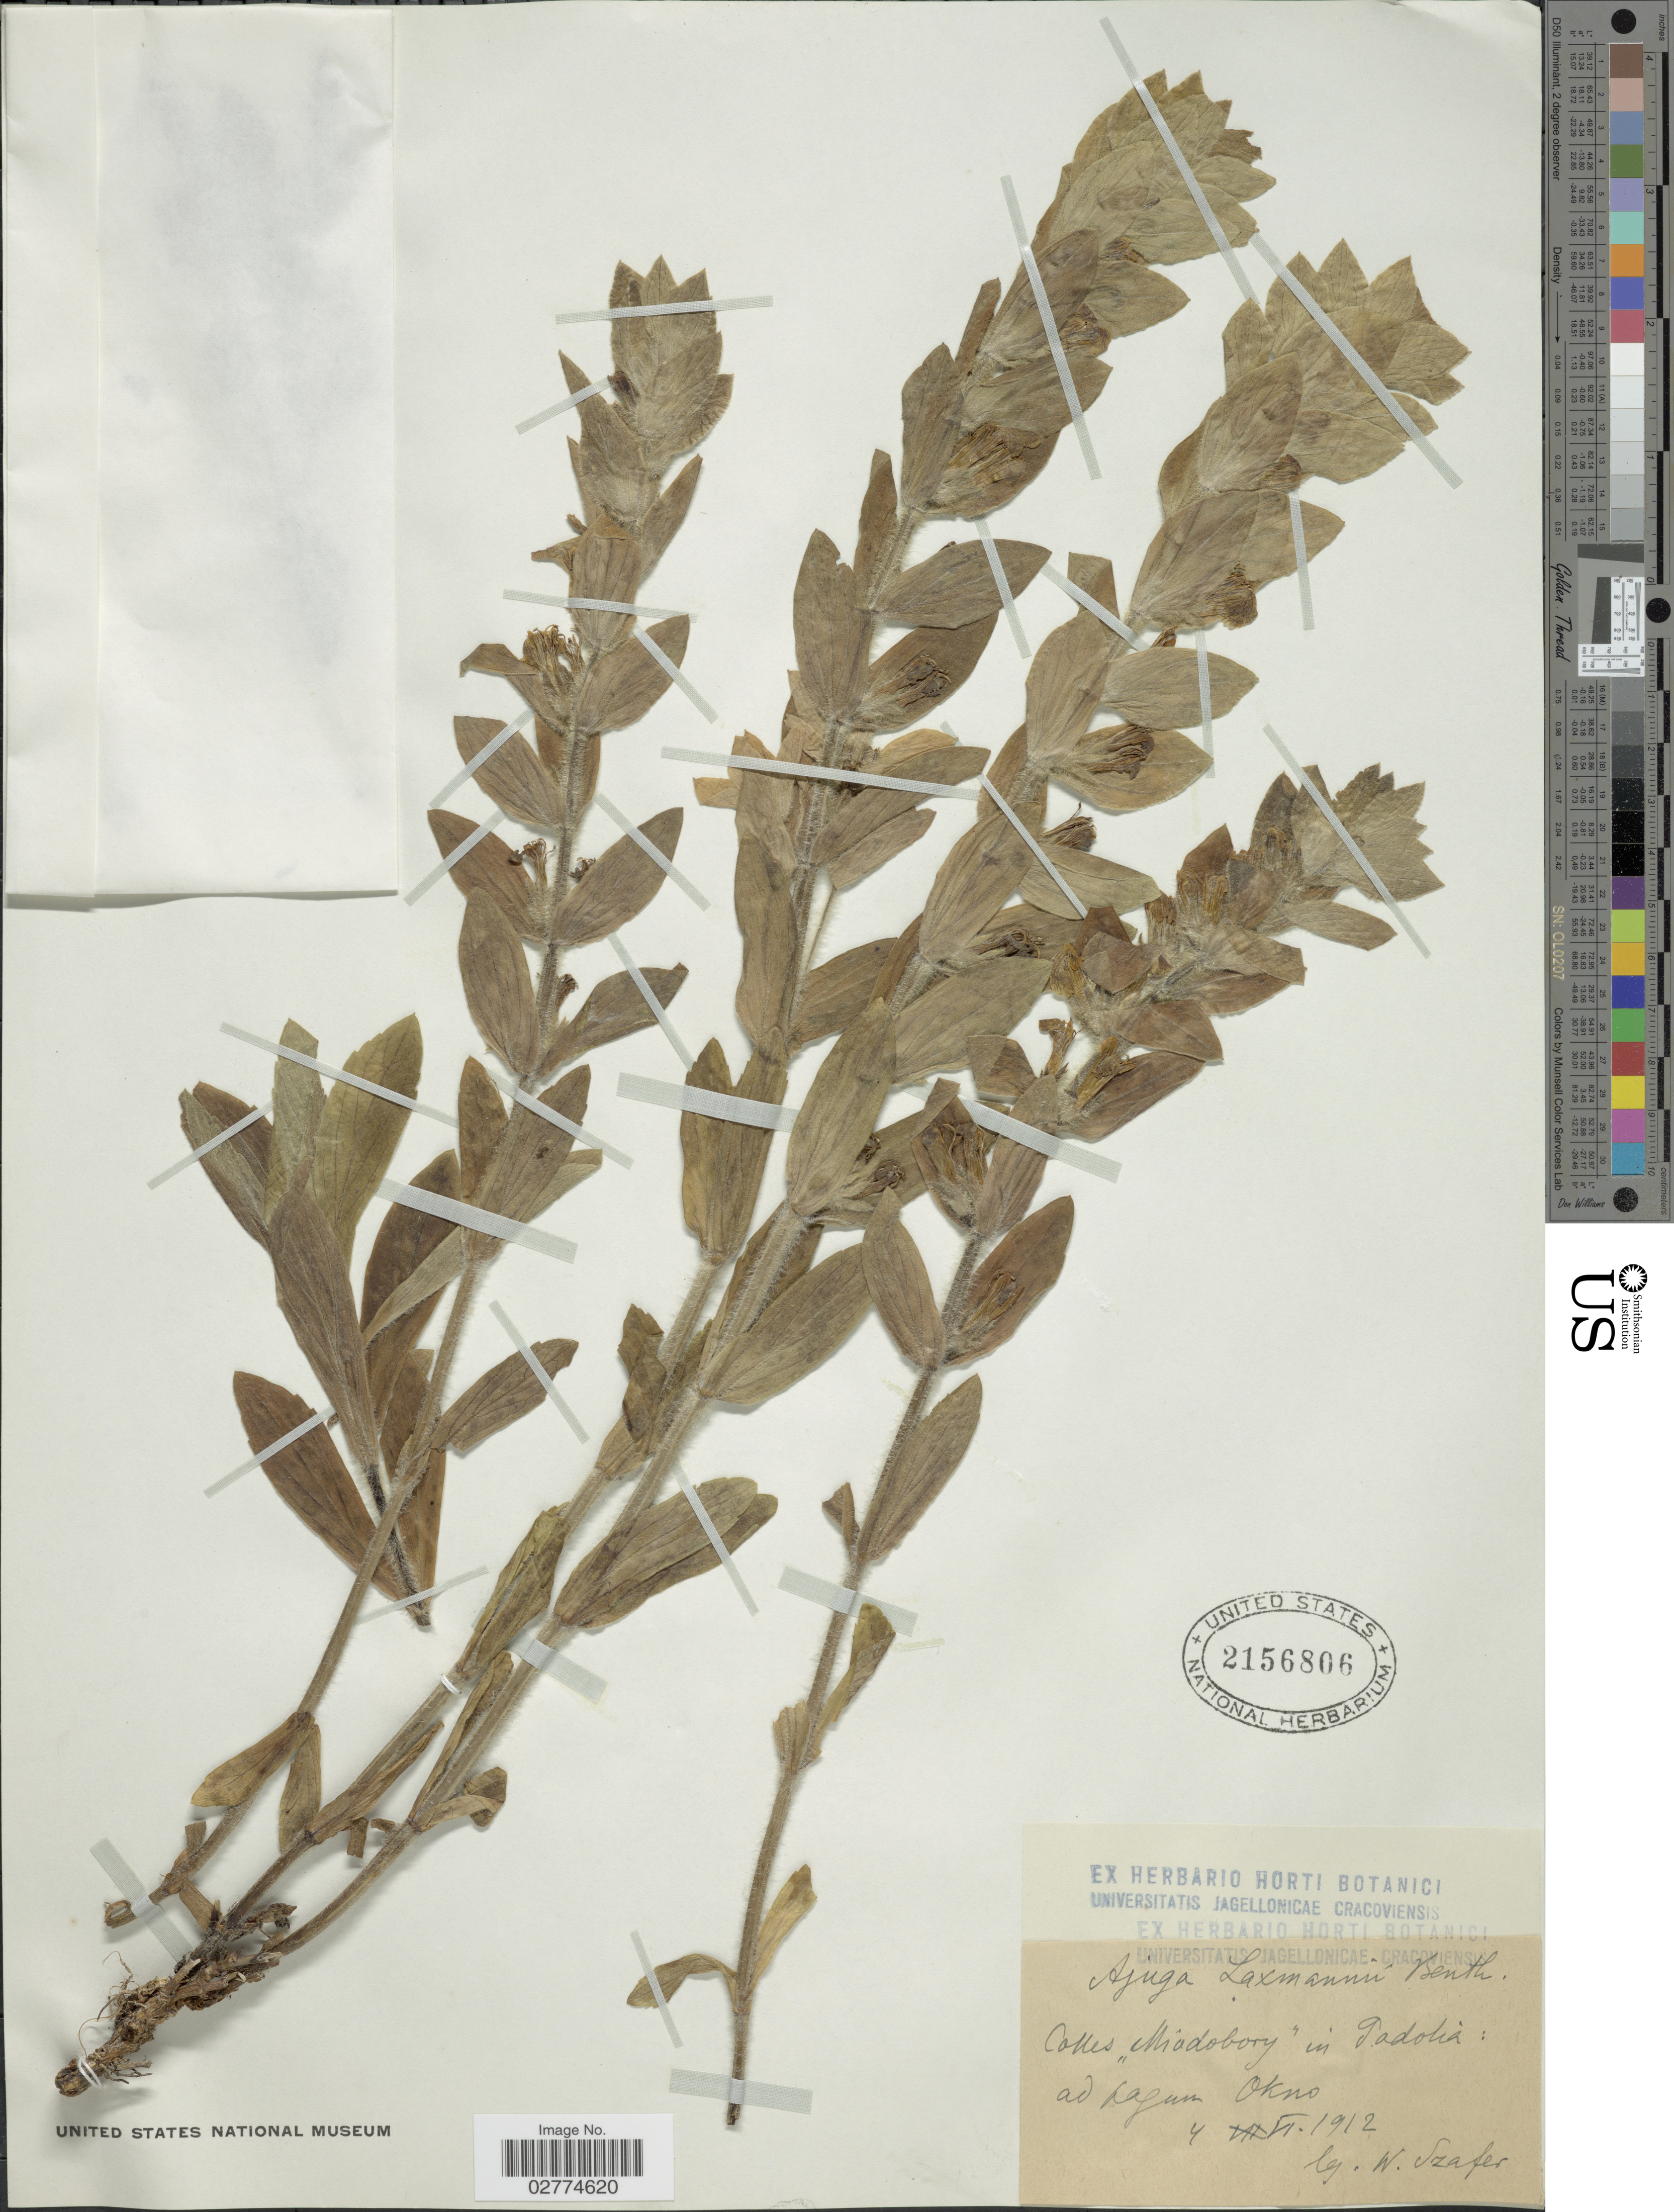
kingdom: Plantae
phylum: Tracheophyta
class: Magnoliopsida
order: Lamiales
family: Lamiaceae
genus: Ajuga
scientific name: Ajuga laxmannii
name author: Benth.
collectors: W. Szafer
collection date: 1912-06-04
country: Poland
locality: Colles Miadobory in Podolia: ad pagum Okno.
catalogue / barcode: US 2156806